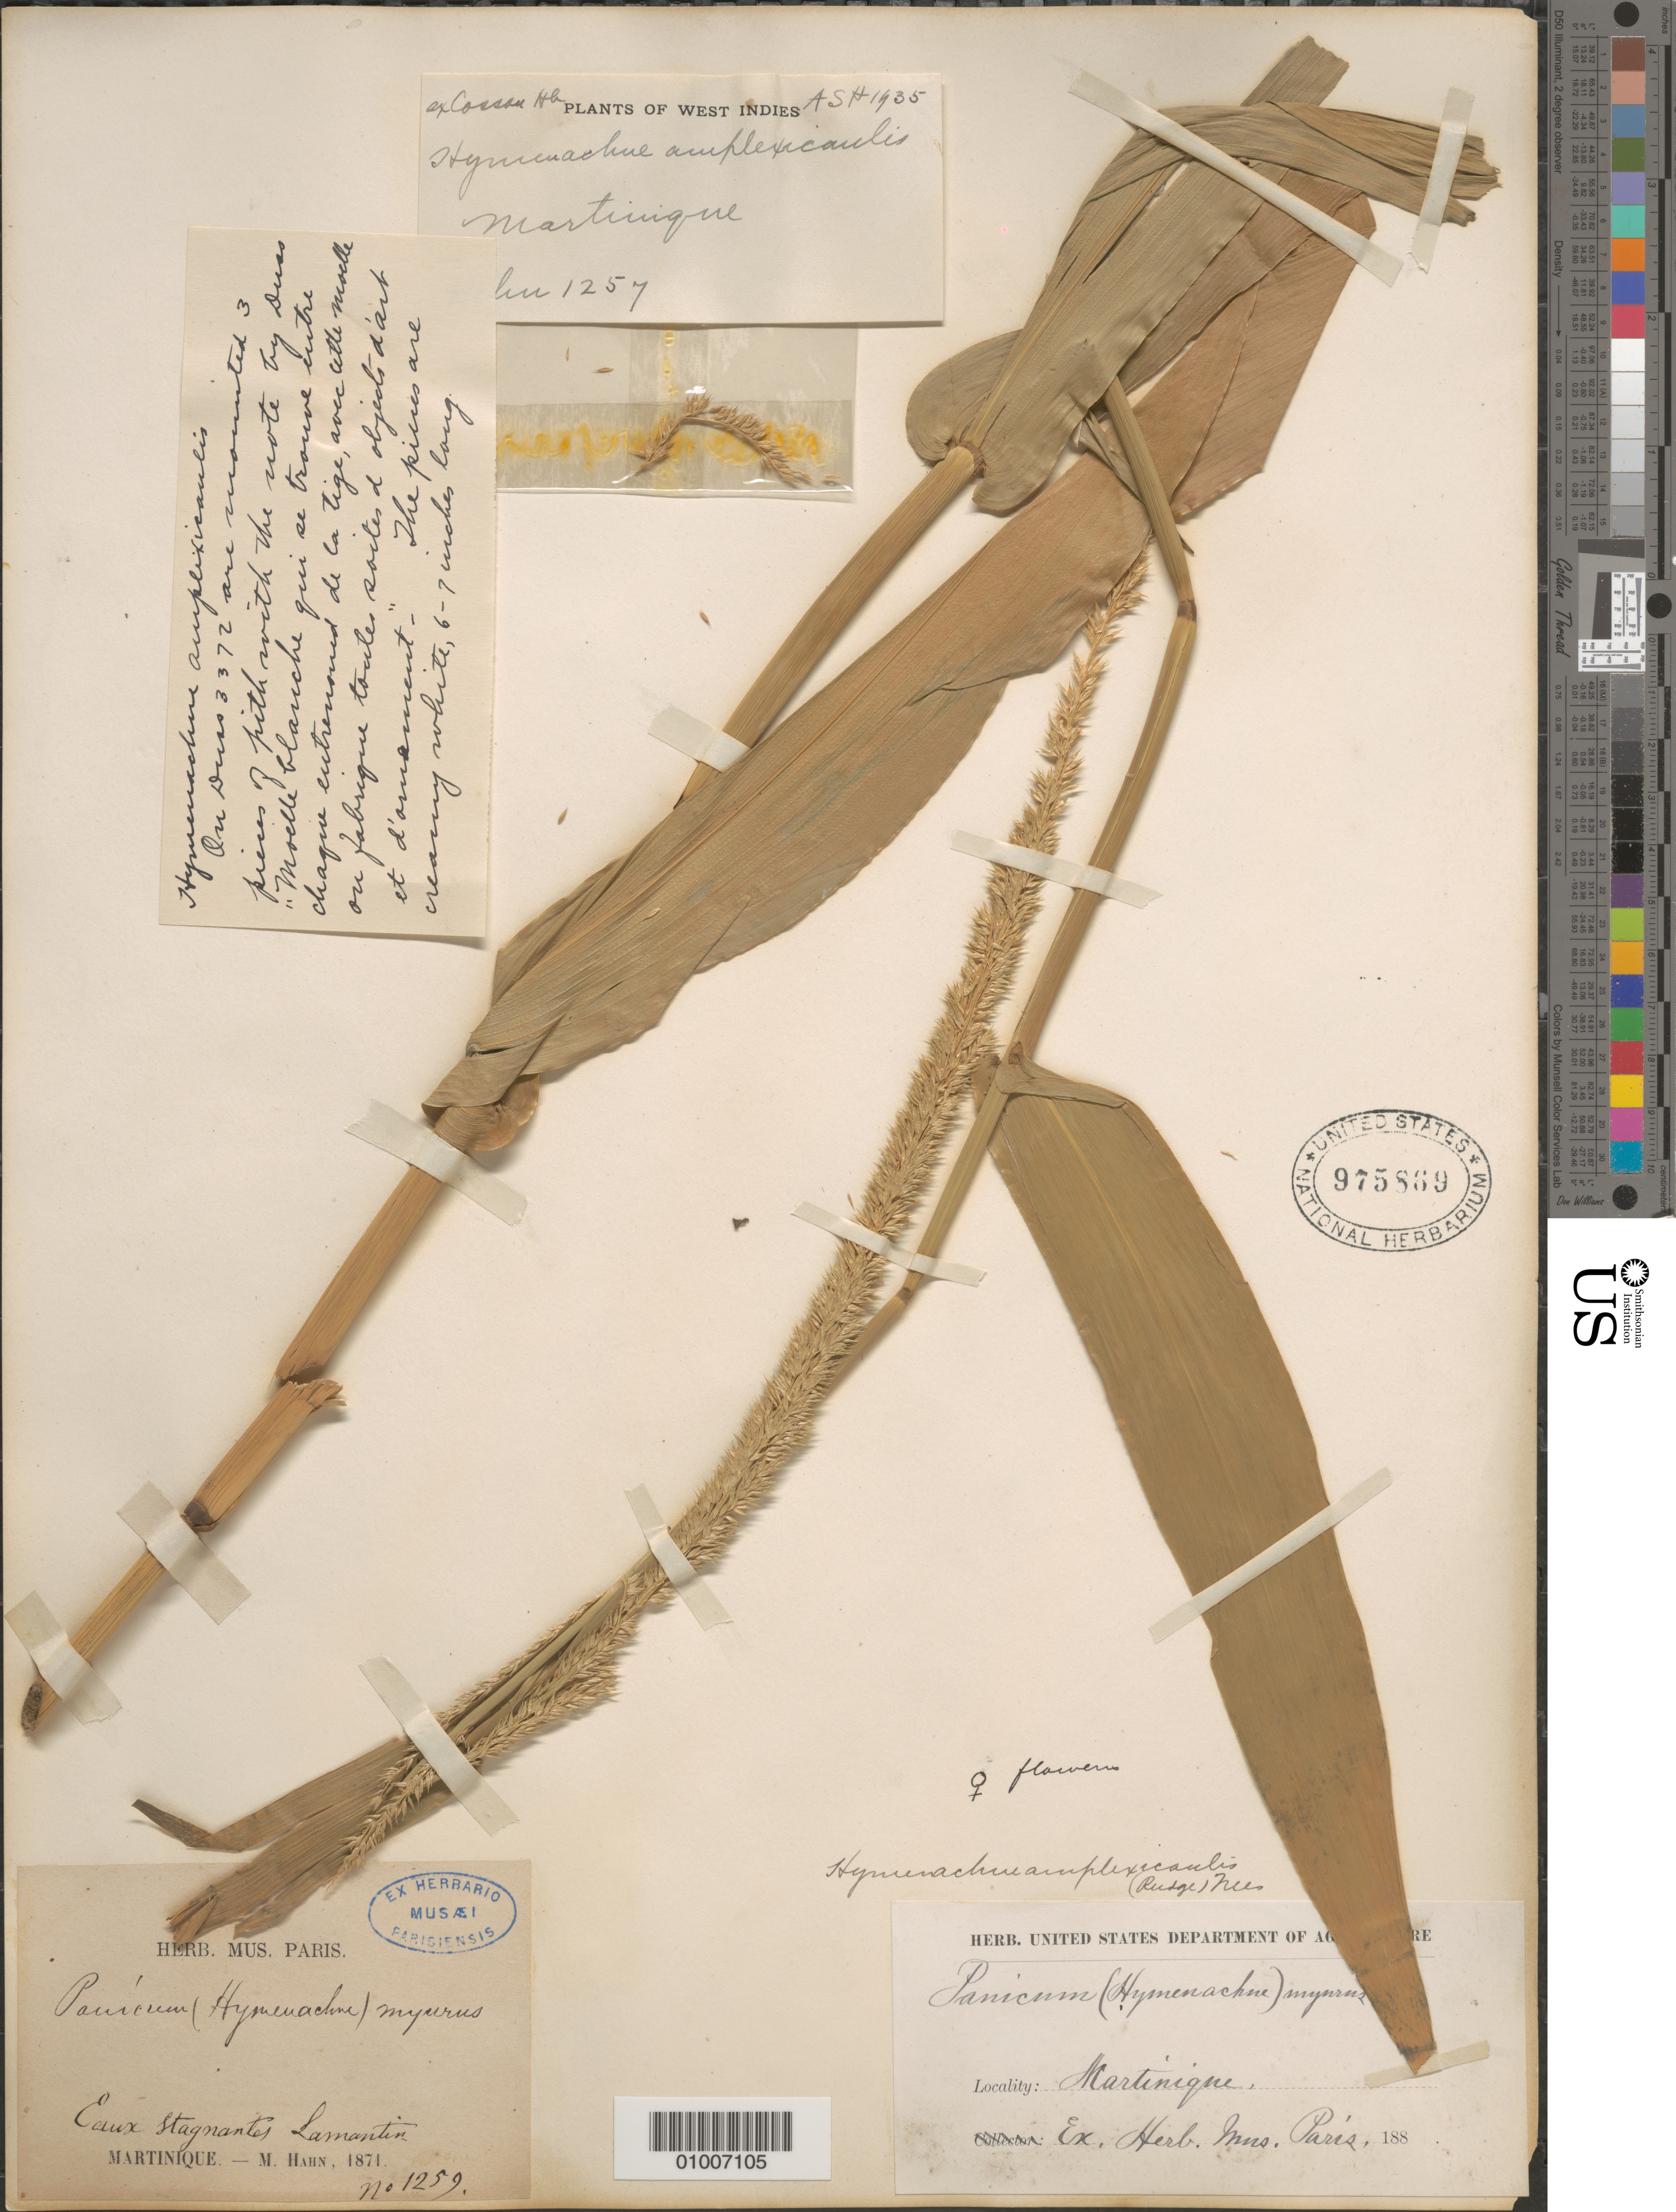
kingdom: Plantae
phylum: Tracheophyta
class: Liliopsida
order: Poales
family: Poaceae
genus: Hymenachne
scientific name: Hymenachne amplexicaulis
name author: (Rudge) Nees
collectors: M. Hahn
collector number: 1259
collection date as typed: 1871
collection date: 1871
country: Martinique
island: Martinique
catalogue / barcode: US 975869